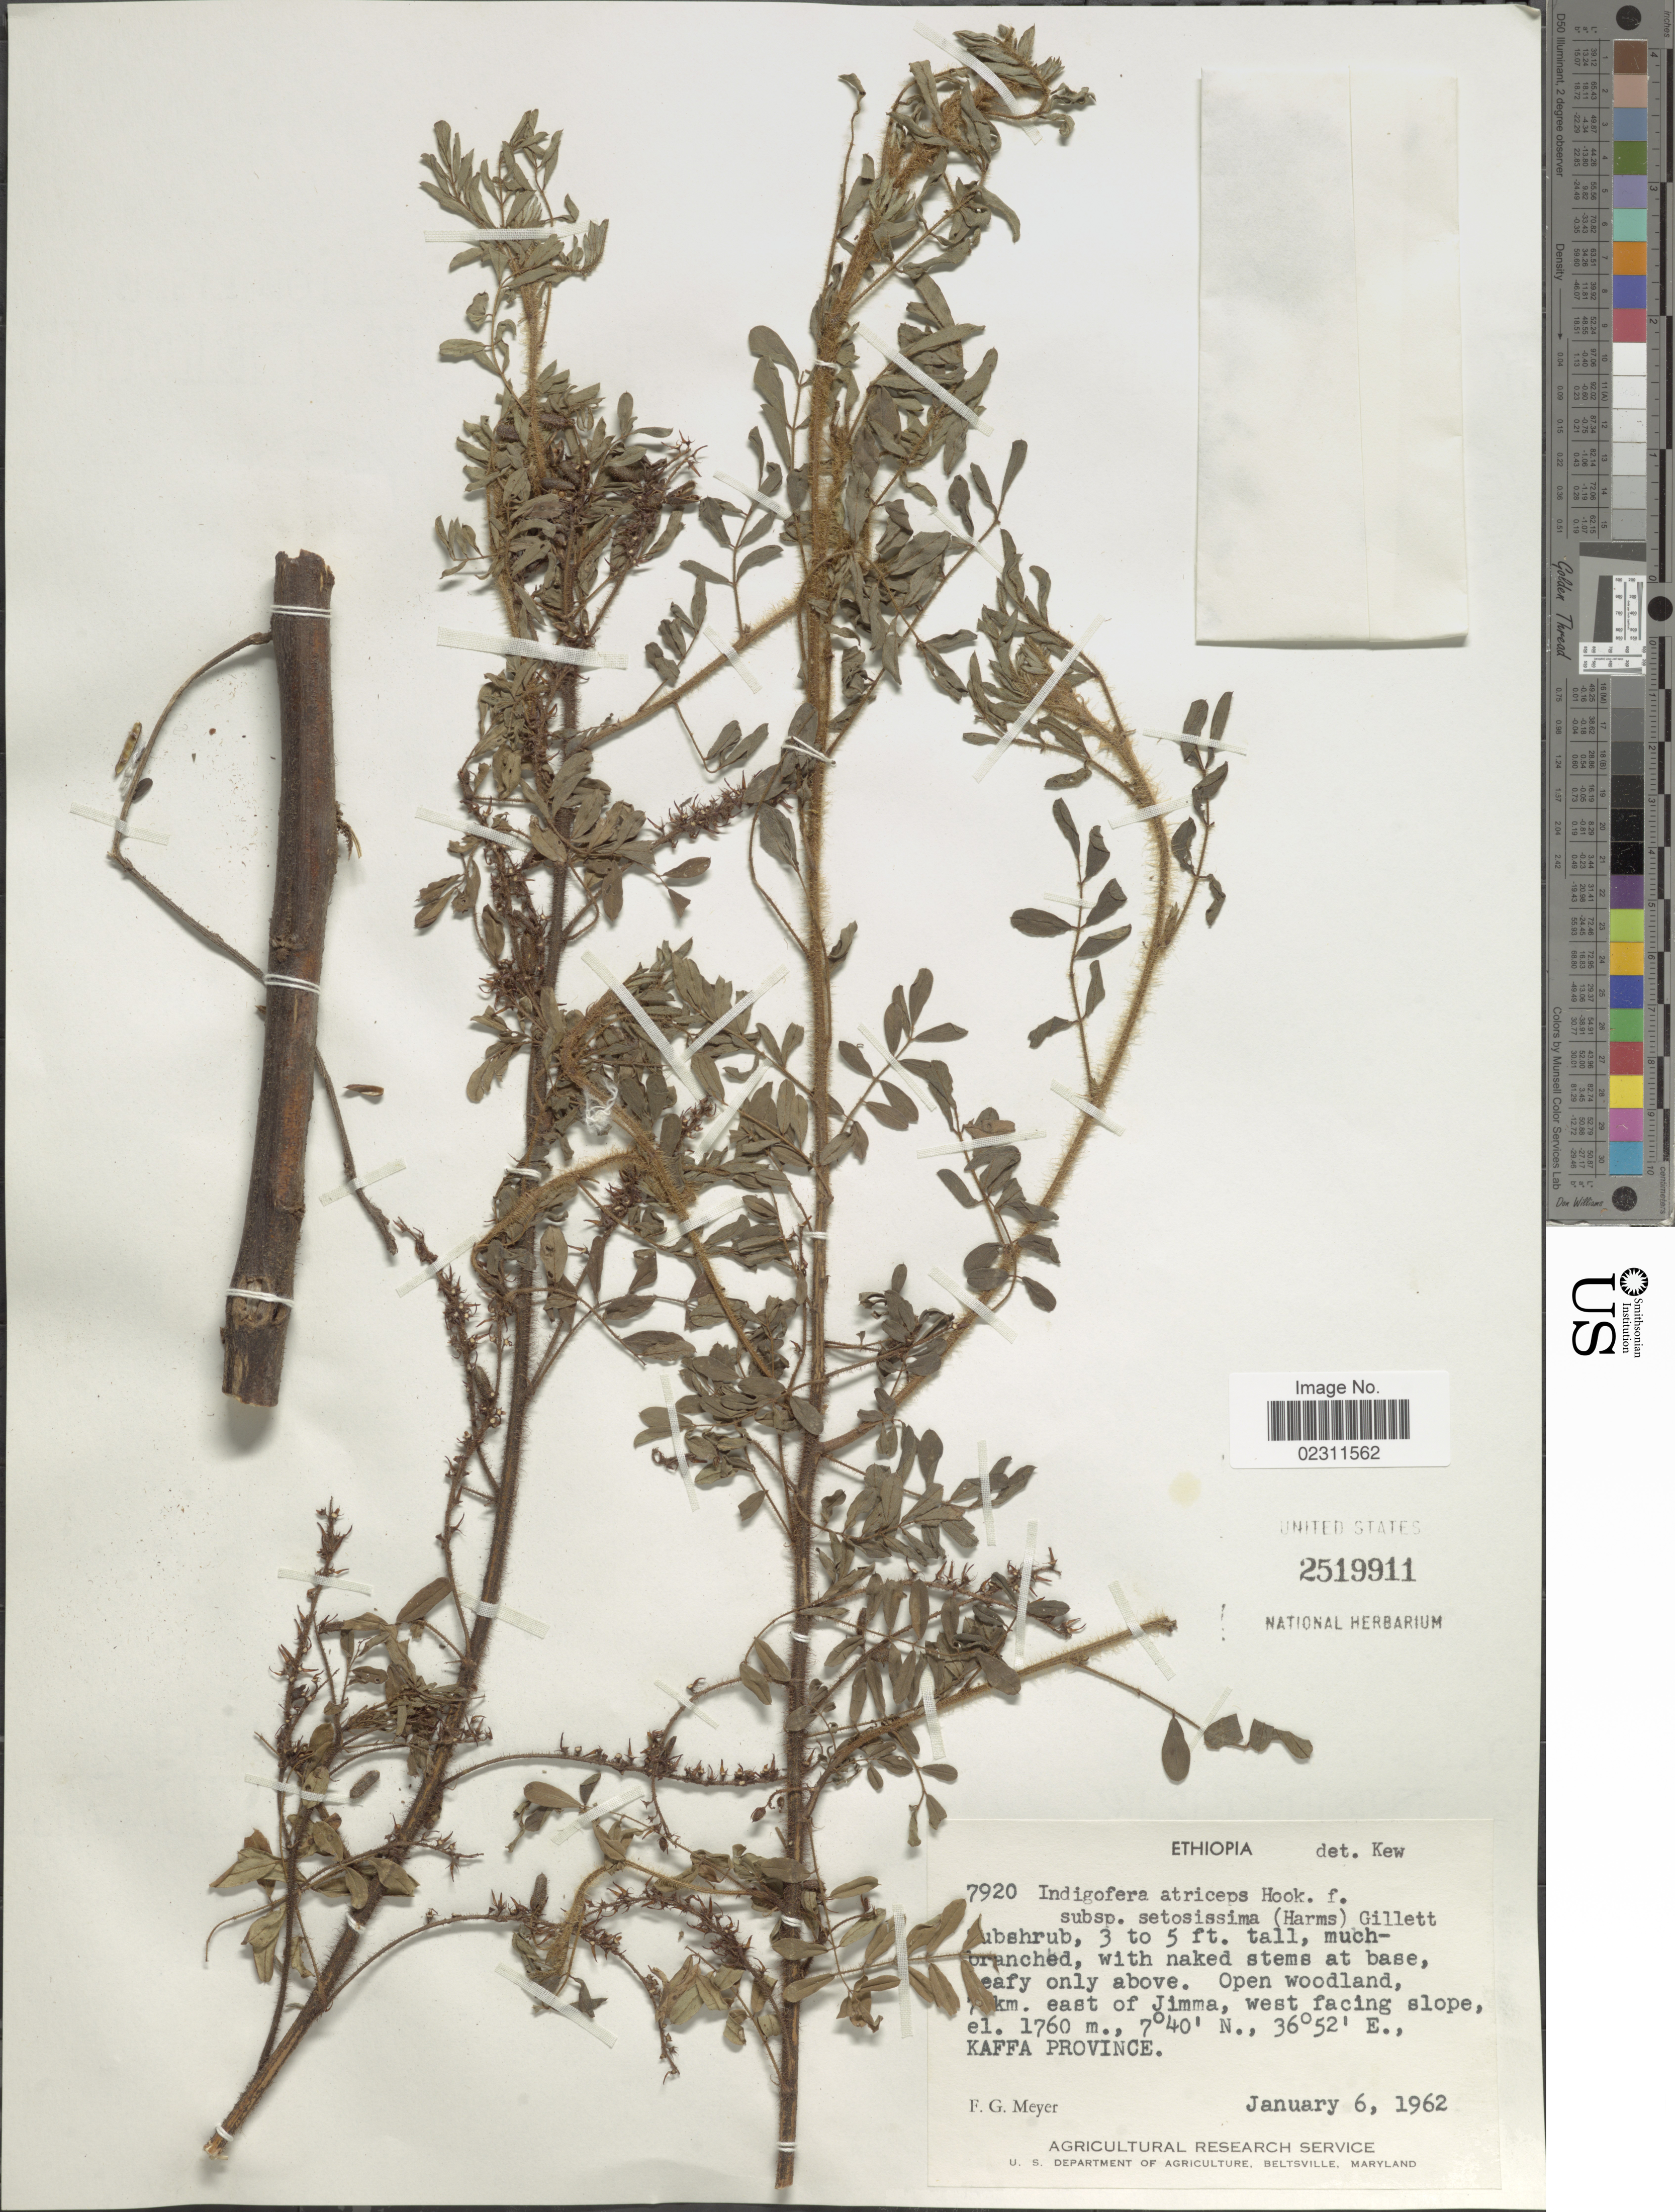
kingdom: Plantae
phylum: Tracheophyta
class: Magnoliopsida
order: Fabales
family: Fabaceae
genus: Indigofera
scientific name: Indigofera atriceps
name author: Hook. f.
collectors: F. G. Meyer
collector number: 7920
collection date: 1962-01-06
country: Ethiopia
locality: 7 [illegible text] km east of Jimma, west facing slope, Kaffa Province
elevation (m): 1760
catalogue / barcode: US 2519911